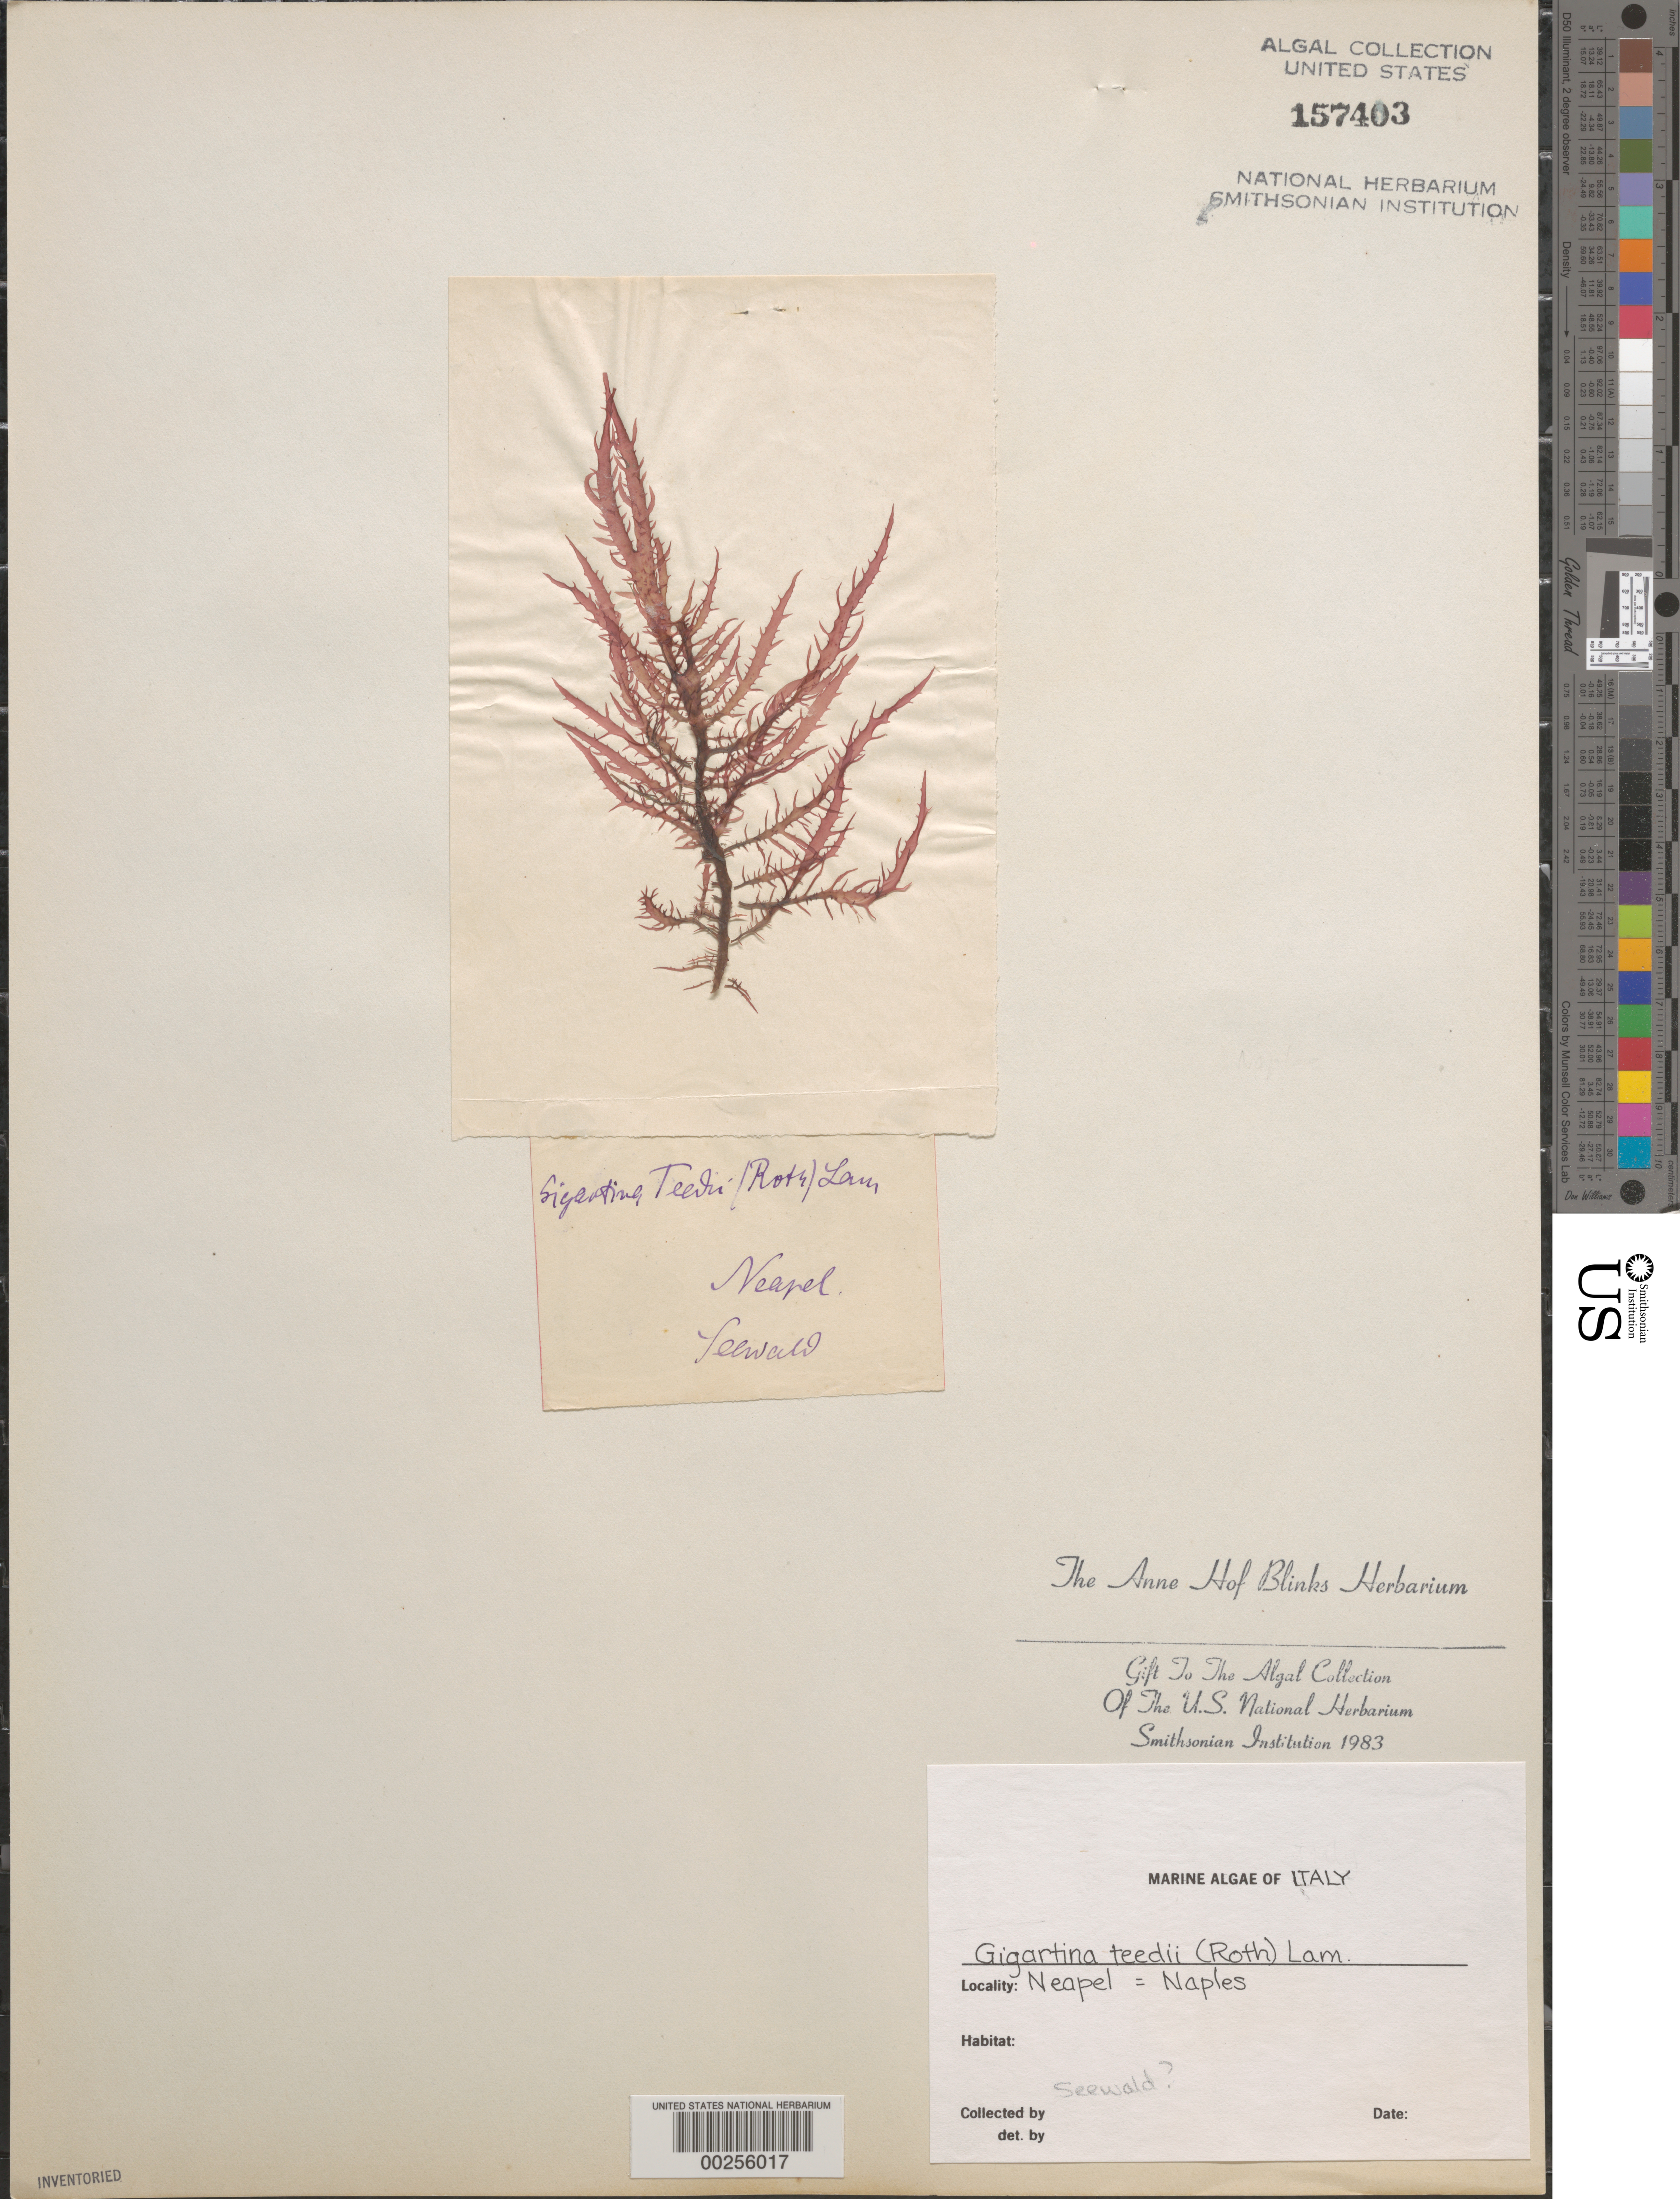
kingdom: Plantae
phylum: Rhodophyta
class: Florideophyceae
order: Gigartinales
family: Gigartinaceae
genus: Chondracanthus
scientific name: Chondracanthus teedei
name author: (Mert. in Roth) Kütz.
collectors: -. Seewald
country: Italy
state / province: Campania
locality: Naples (neapel)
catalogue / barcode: US 157403